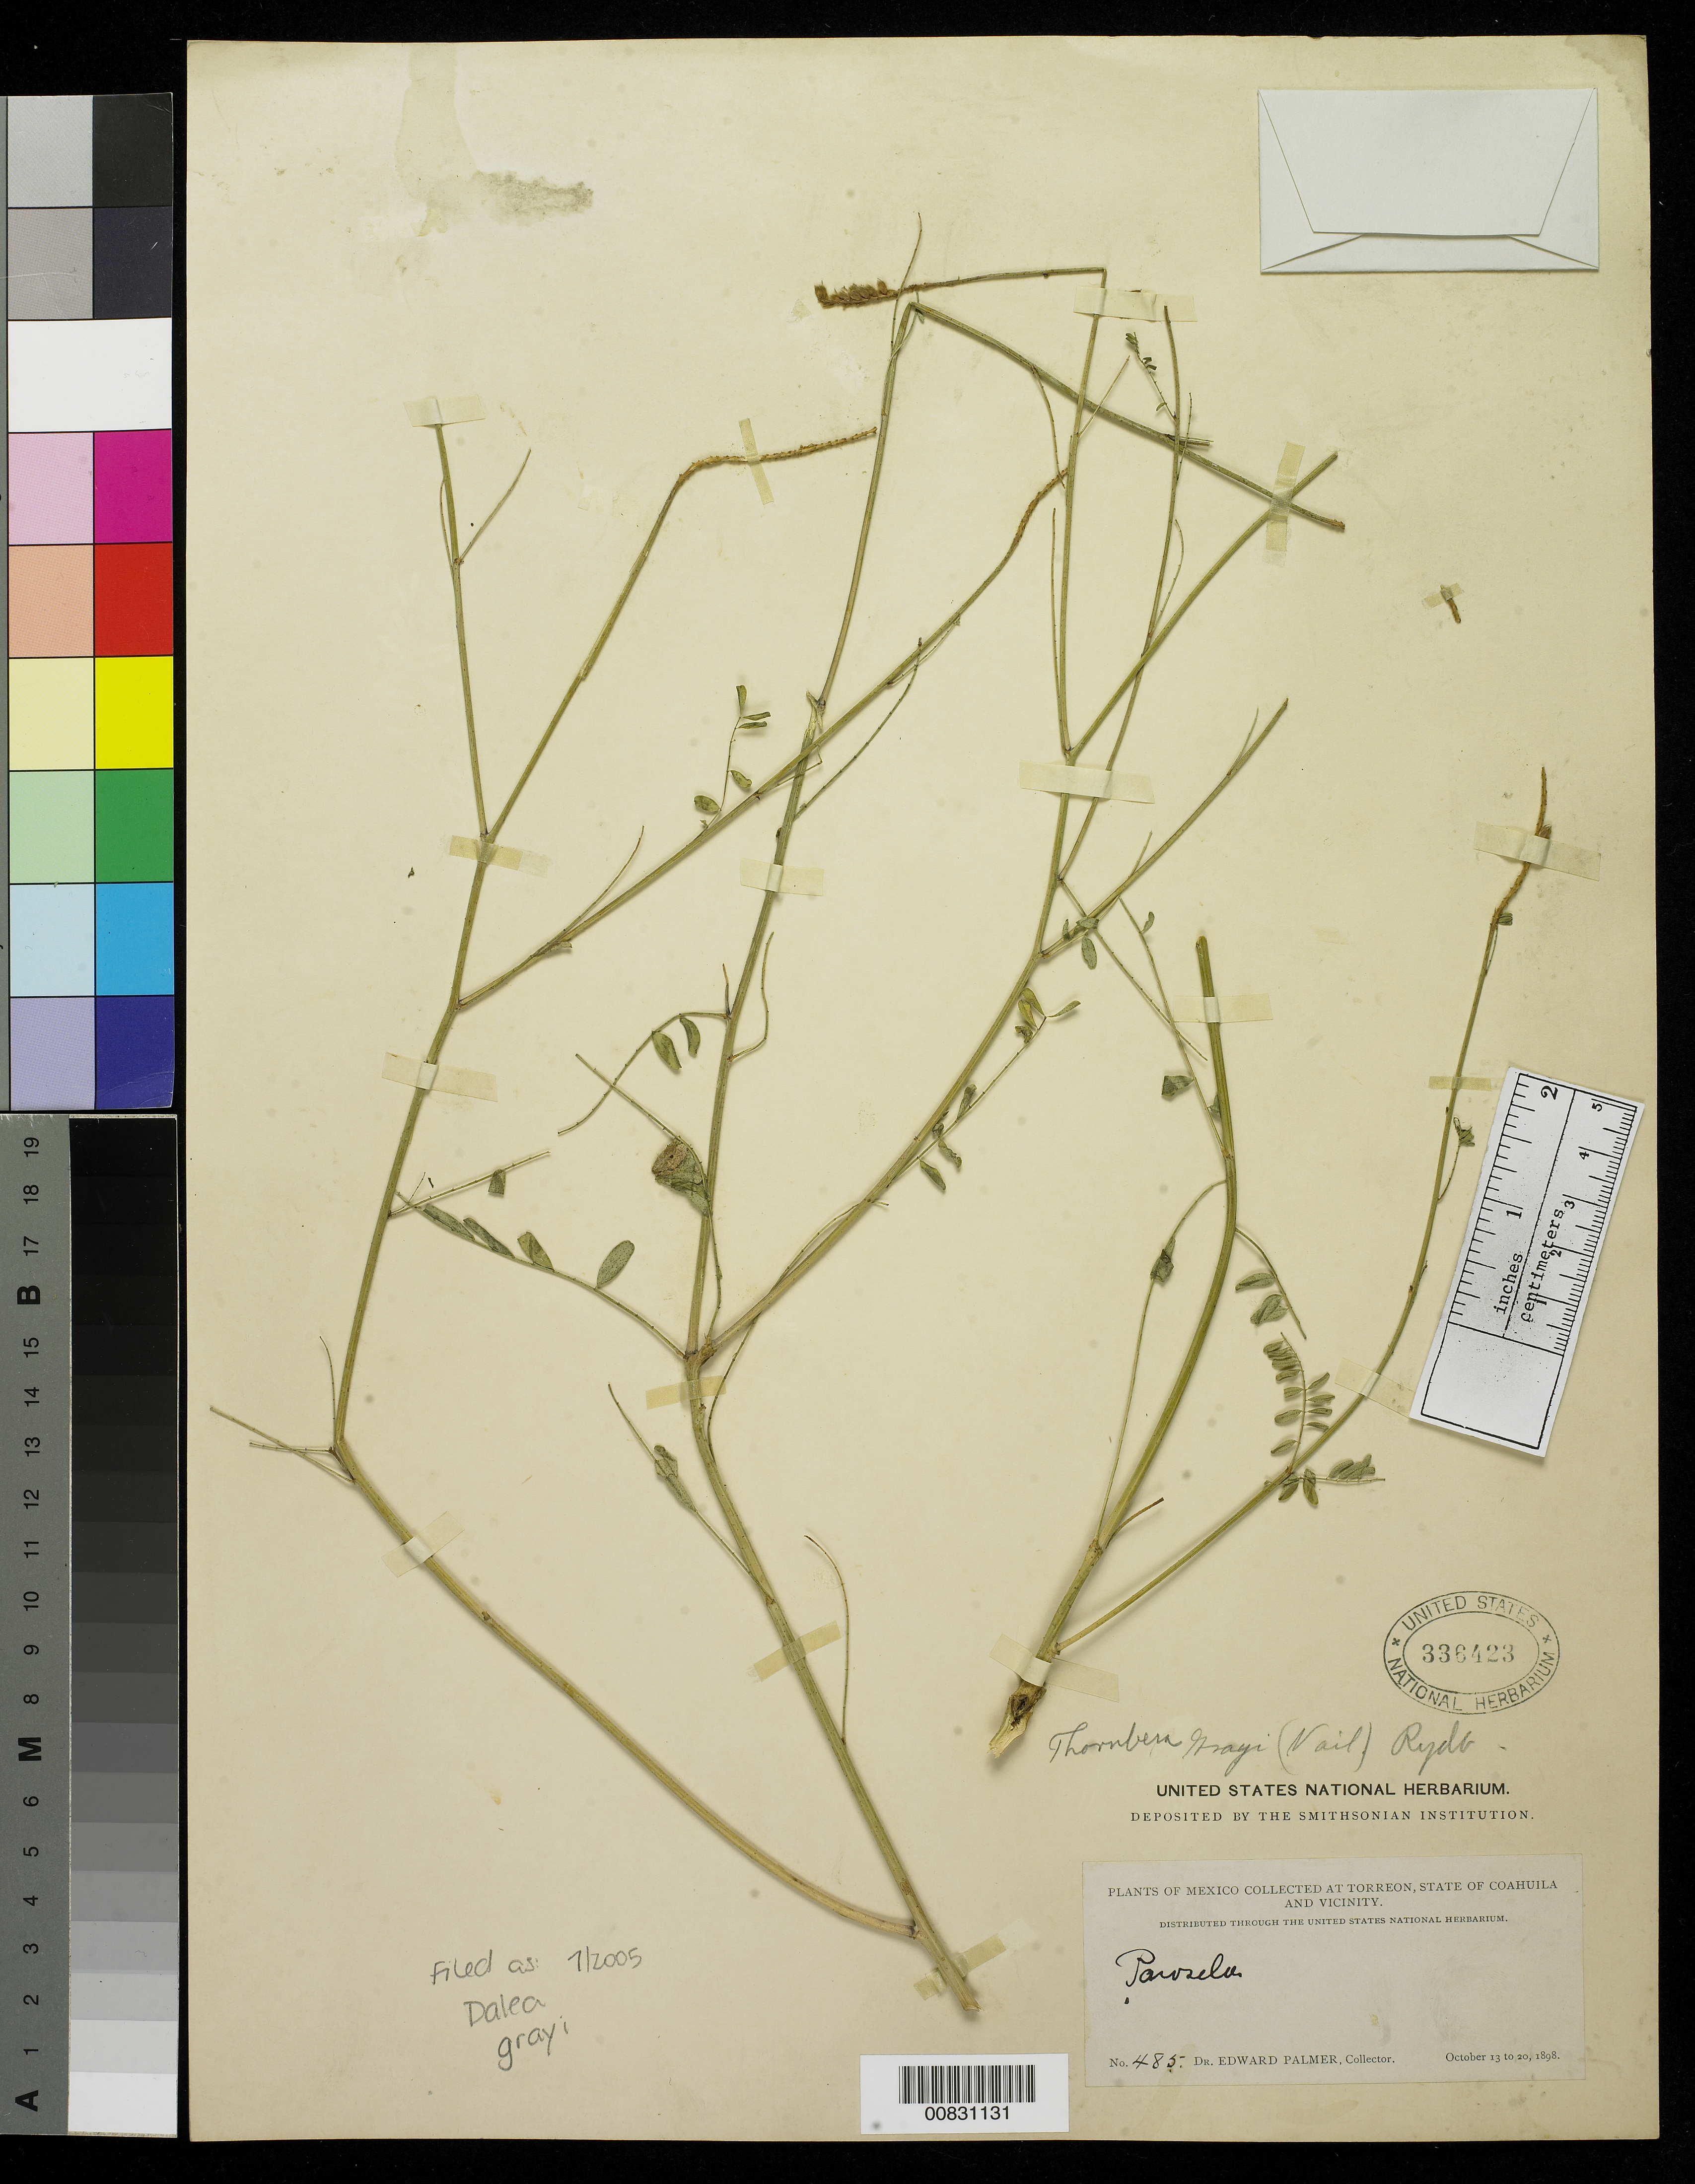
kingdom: Plantae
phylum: Tracheophyta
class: Magnoliopsida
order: Fabales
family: Fabaceae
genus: Dalea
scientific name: Dalea grayi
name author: (Vail) L.O. Williams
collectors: E. Palmer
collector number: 485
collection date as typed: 13 Oct 1898 to 20 Oct 1898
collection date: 1898-10-13/1898-10-20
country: Mexico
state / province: Coahuila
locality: Torreon, Coahuila and vicinity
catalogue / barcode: US 336423